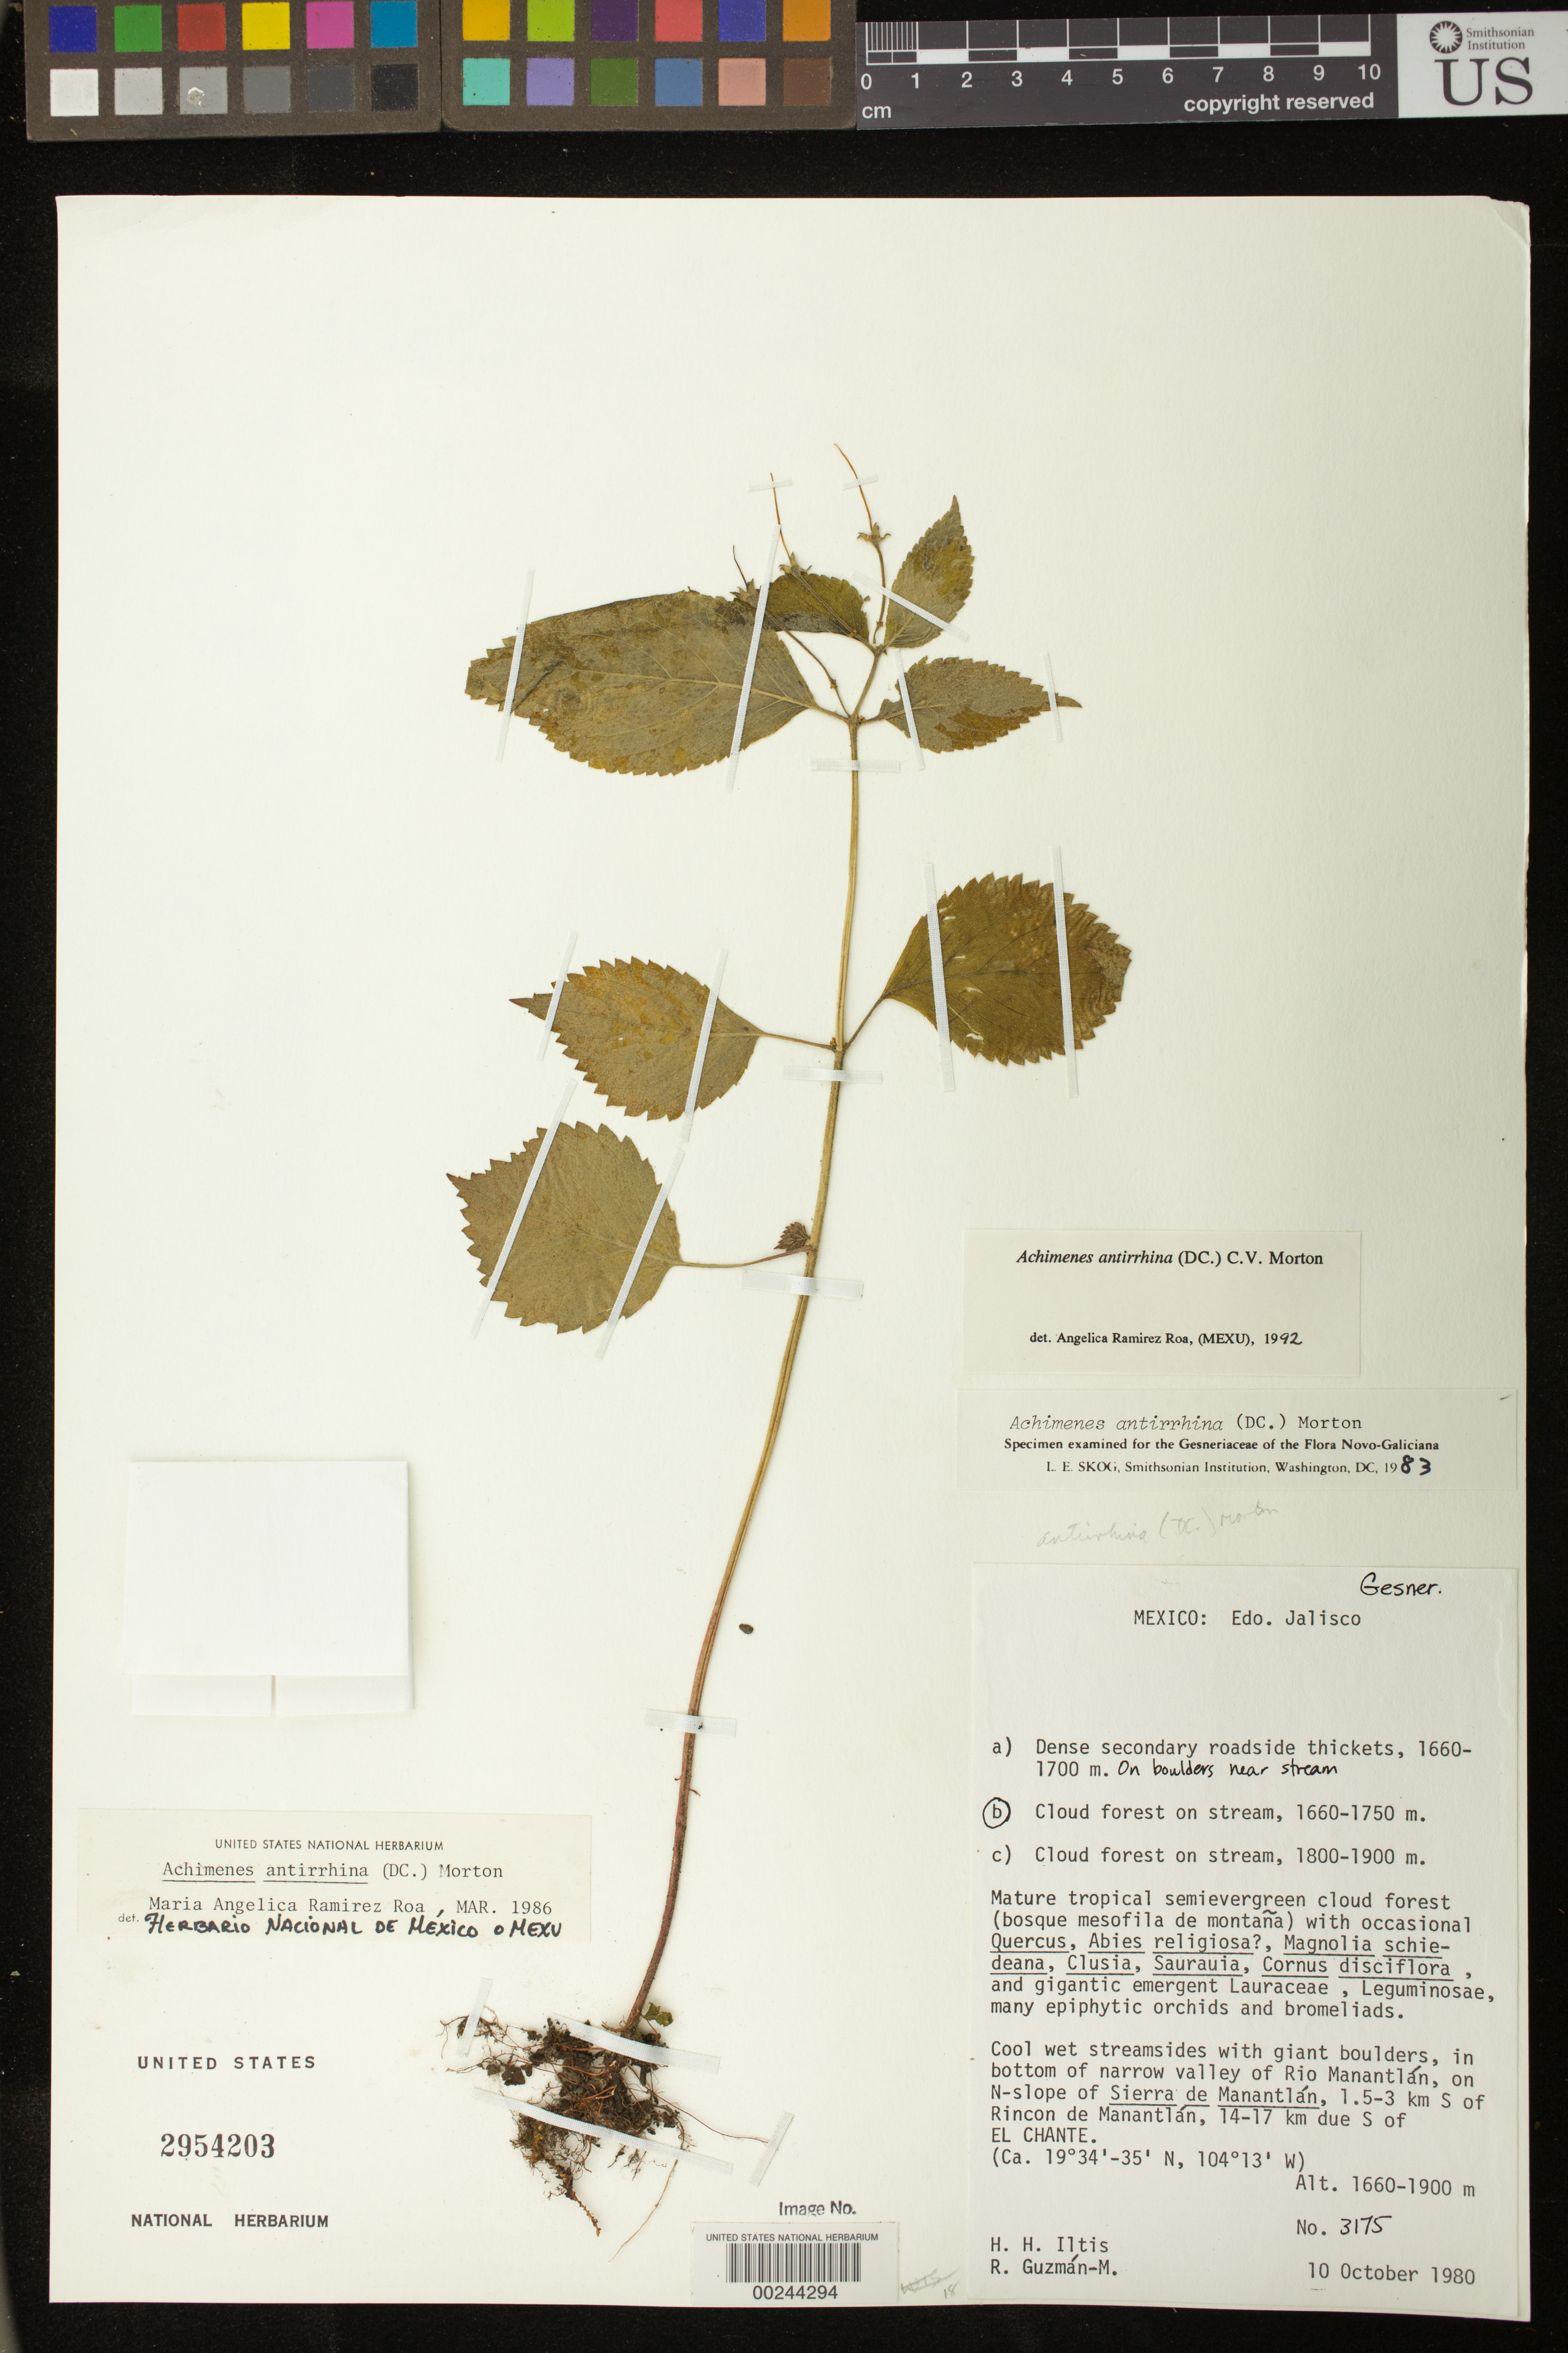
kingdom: Plantae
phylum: Tracheophyta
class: Magnoliopsida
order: Lamiales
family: Gesneriaceae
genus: Achimenes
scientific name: Achimenes antirrhina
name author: (DC.) C.V. Morton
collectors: H. H. Iltis & R. Guzman-M.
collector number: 3175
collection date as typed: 10 Oct 1980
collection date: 1980-10-10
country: Mexico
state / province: Jalisco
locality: Valley of Rio Manantlan, on N-slope of Sierra de Manantlan, 1.5-3 km S of Rincon de Manantlan, 14-17 km due S of El Chante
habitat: Cloud forest on stream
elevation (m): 1660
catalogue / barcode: US 2954203